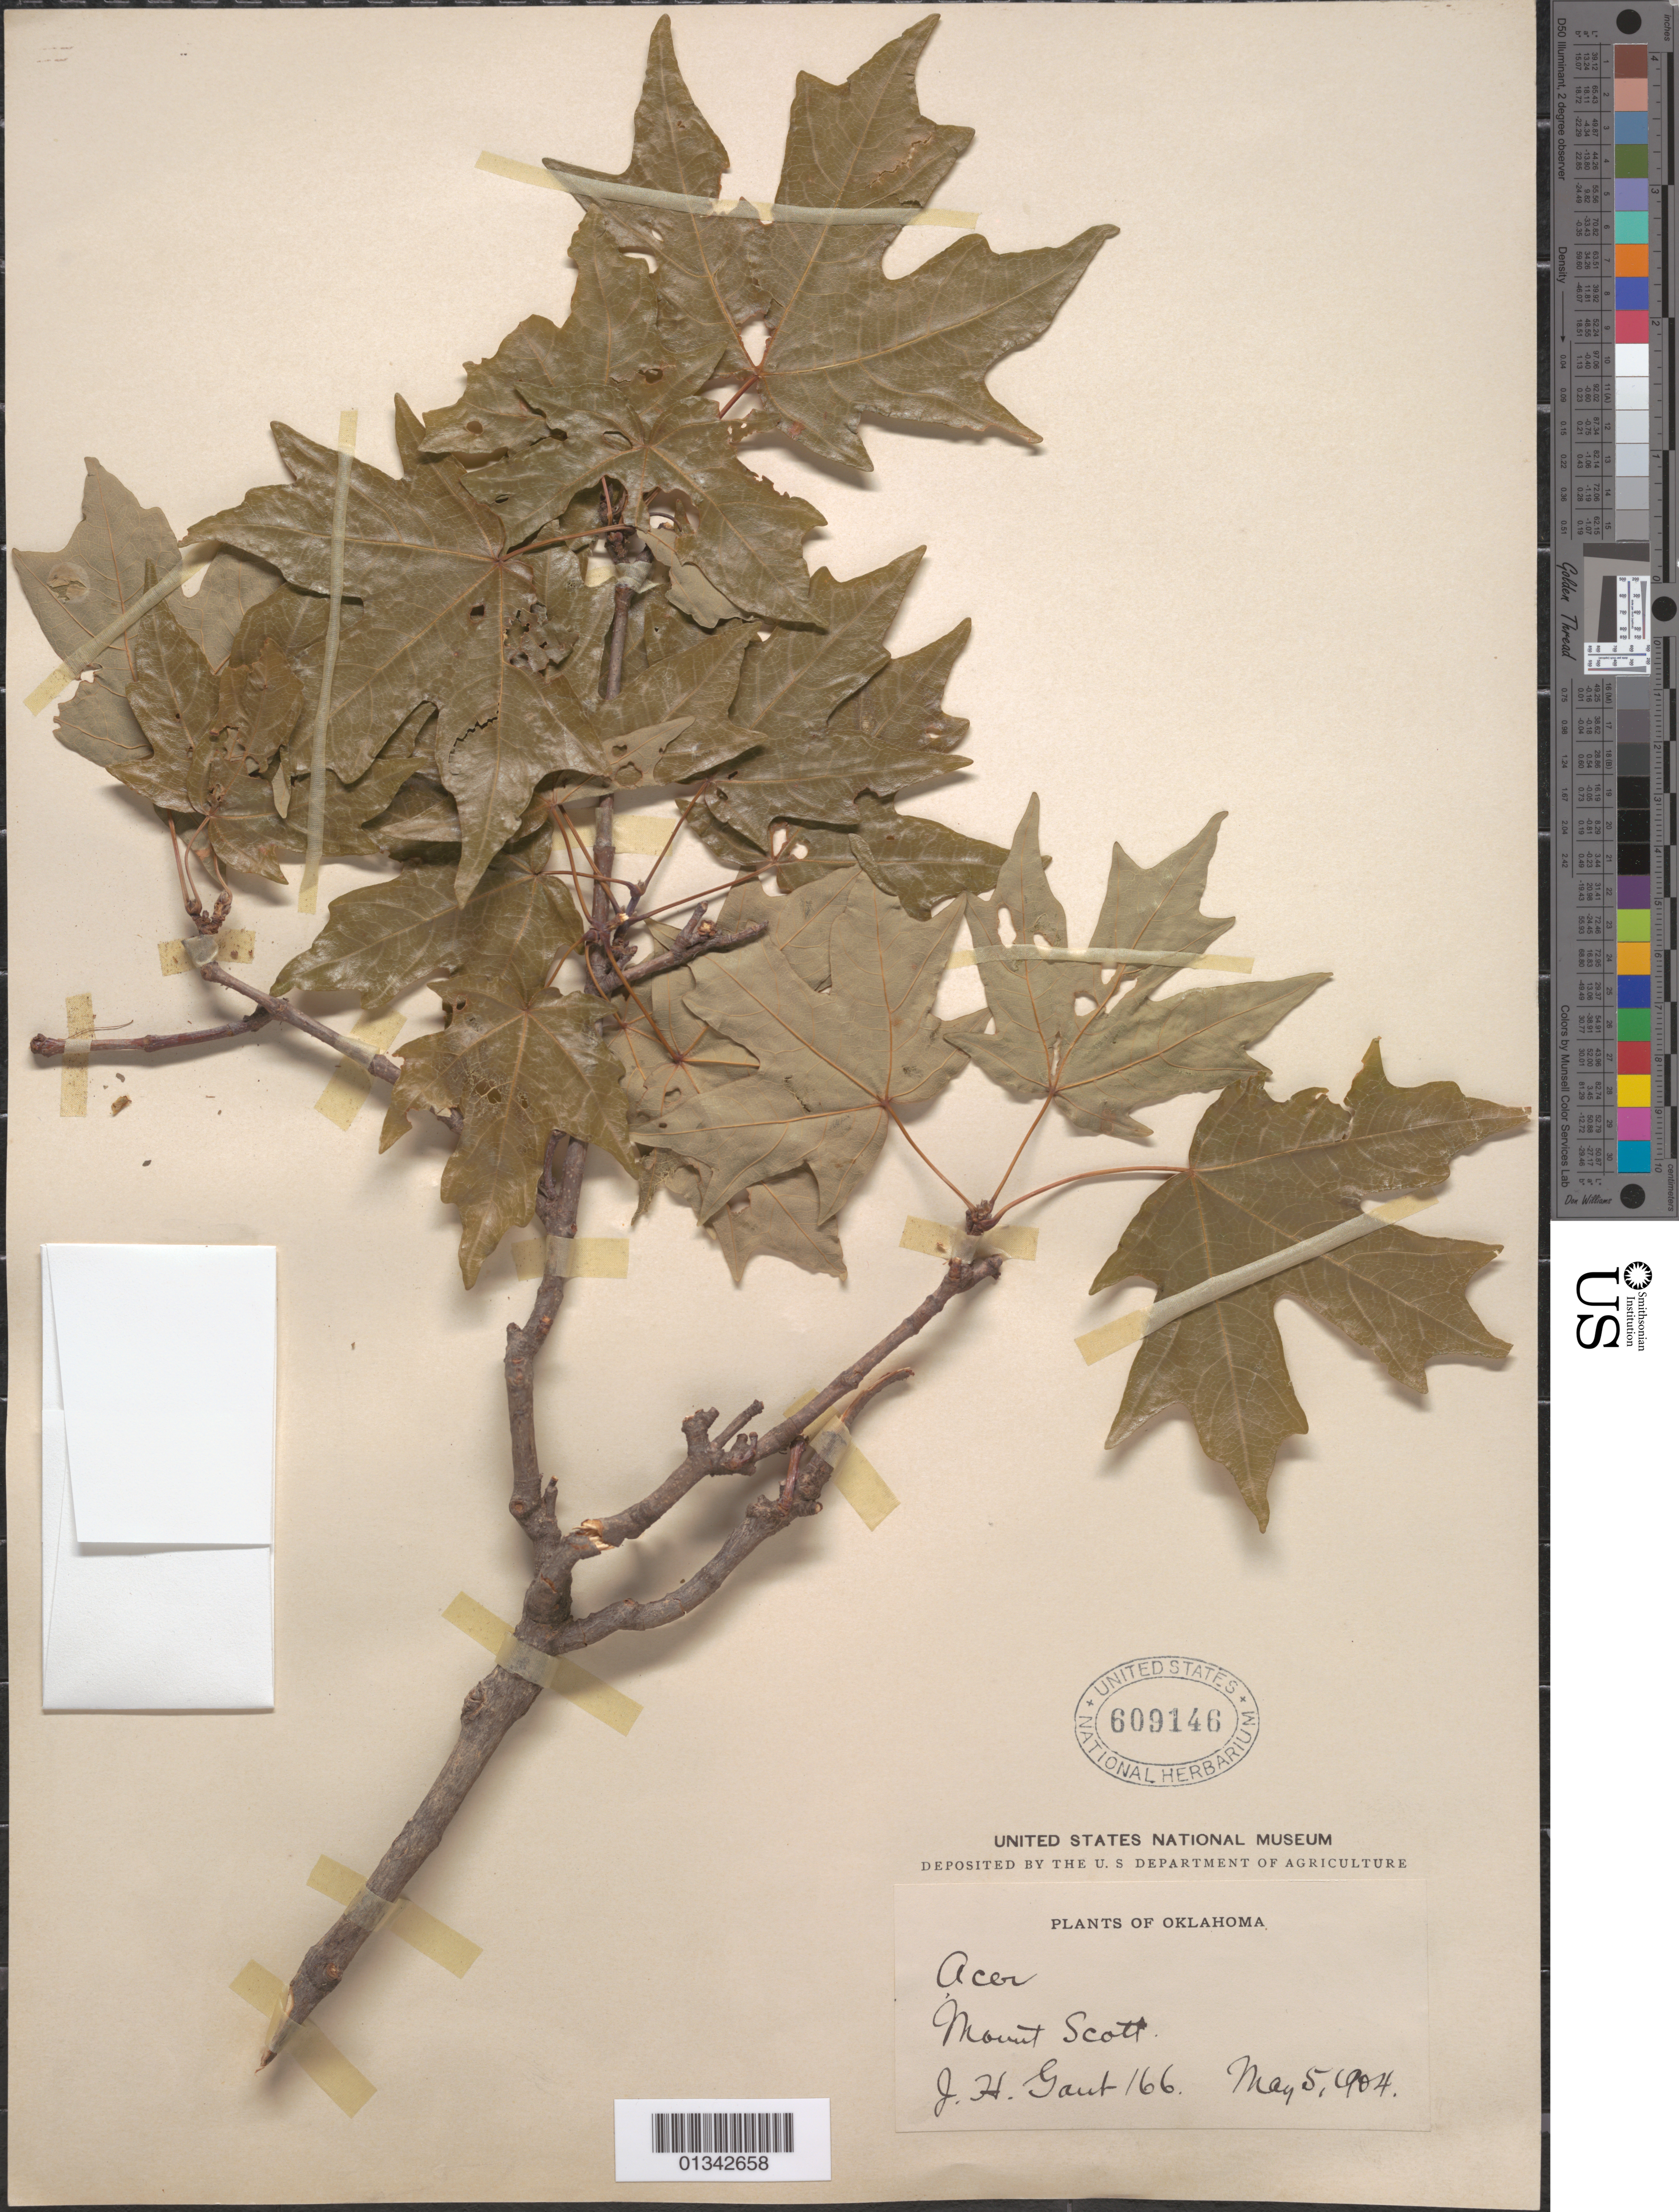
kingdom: Plantae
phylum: Tracheophyta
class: Magnoliopsida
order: Sapindales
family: Sapindaceae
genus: Acer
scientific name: Acer saccharum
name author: Marshall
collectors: J. Gaut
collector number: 166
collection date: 1904-05-05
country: United States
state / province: Oklahoma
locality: Mount Scott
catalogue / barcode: US 609146